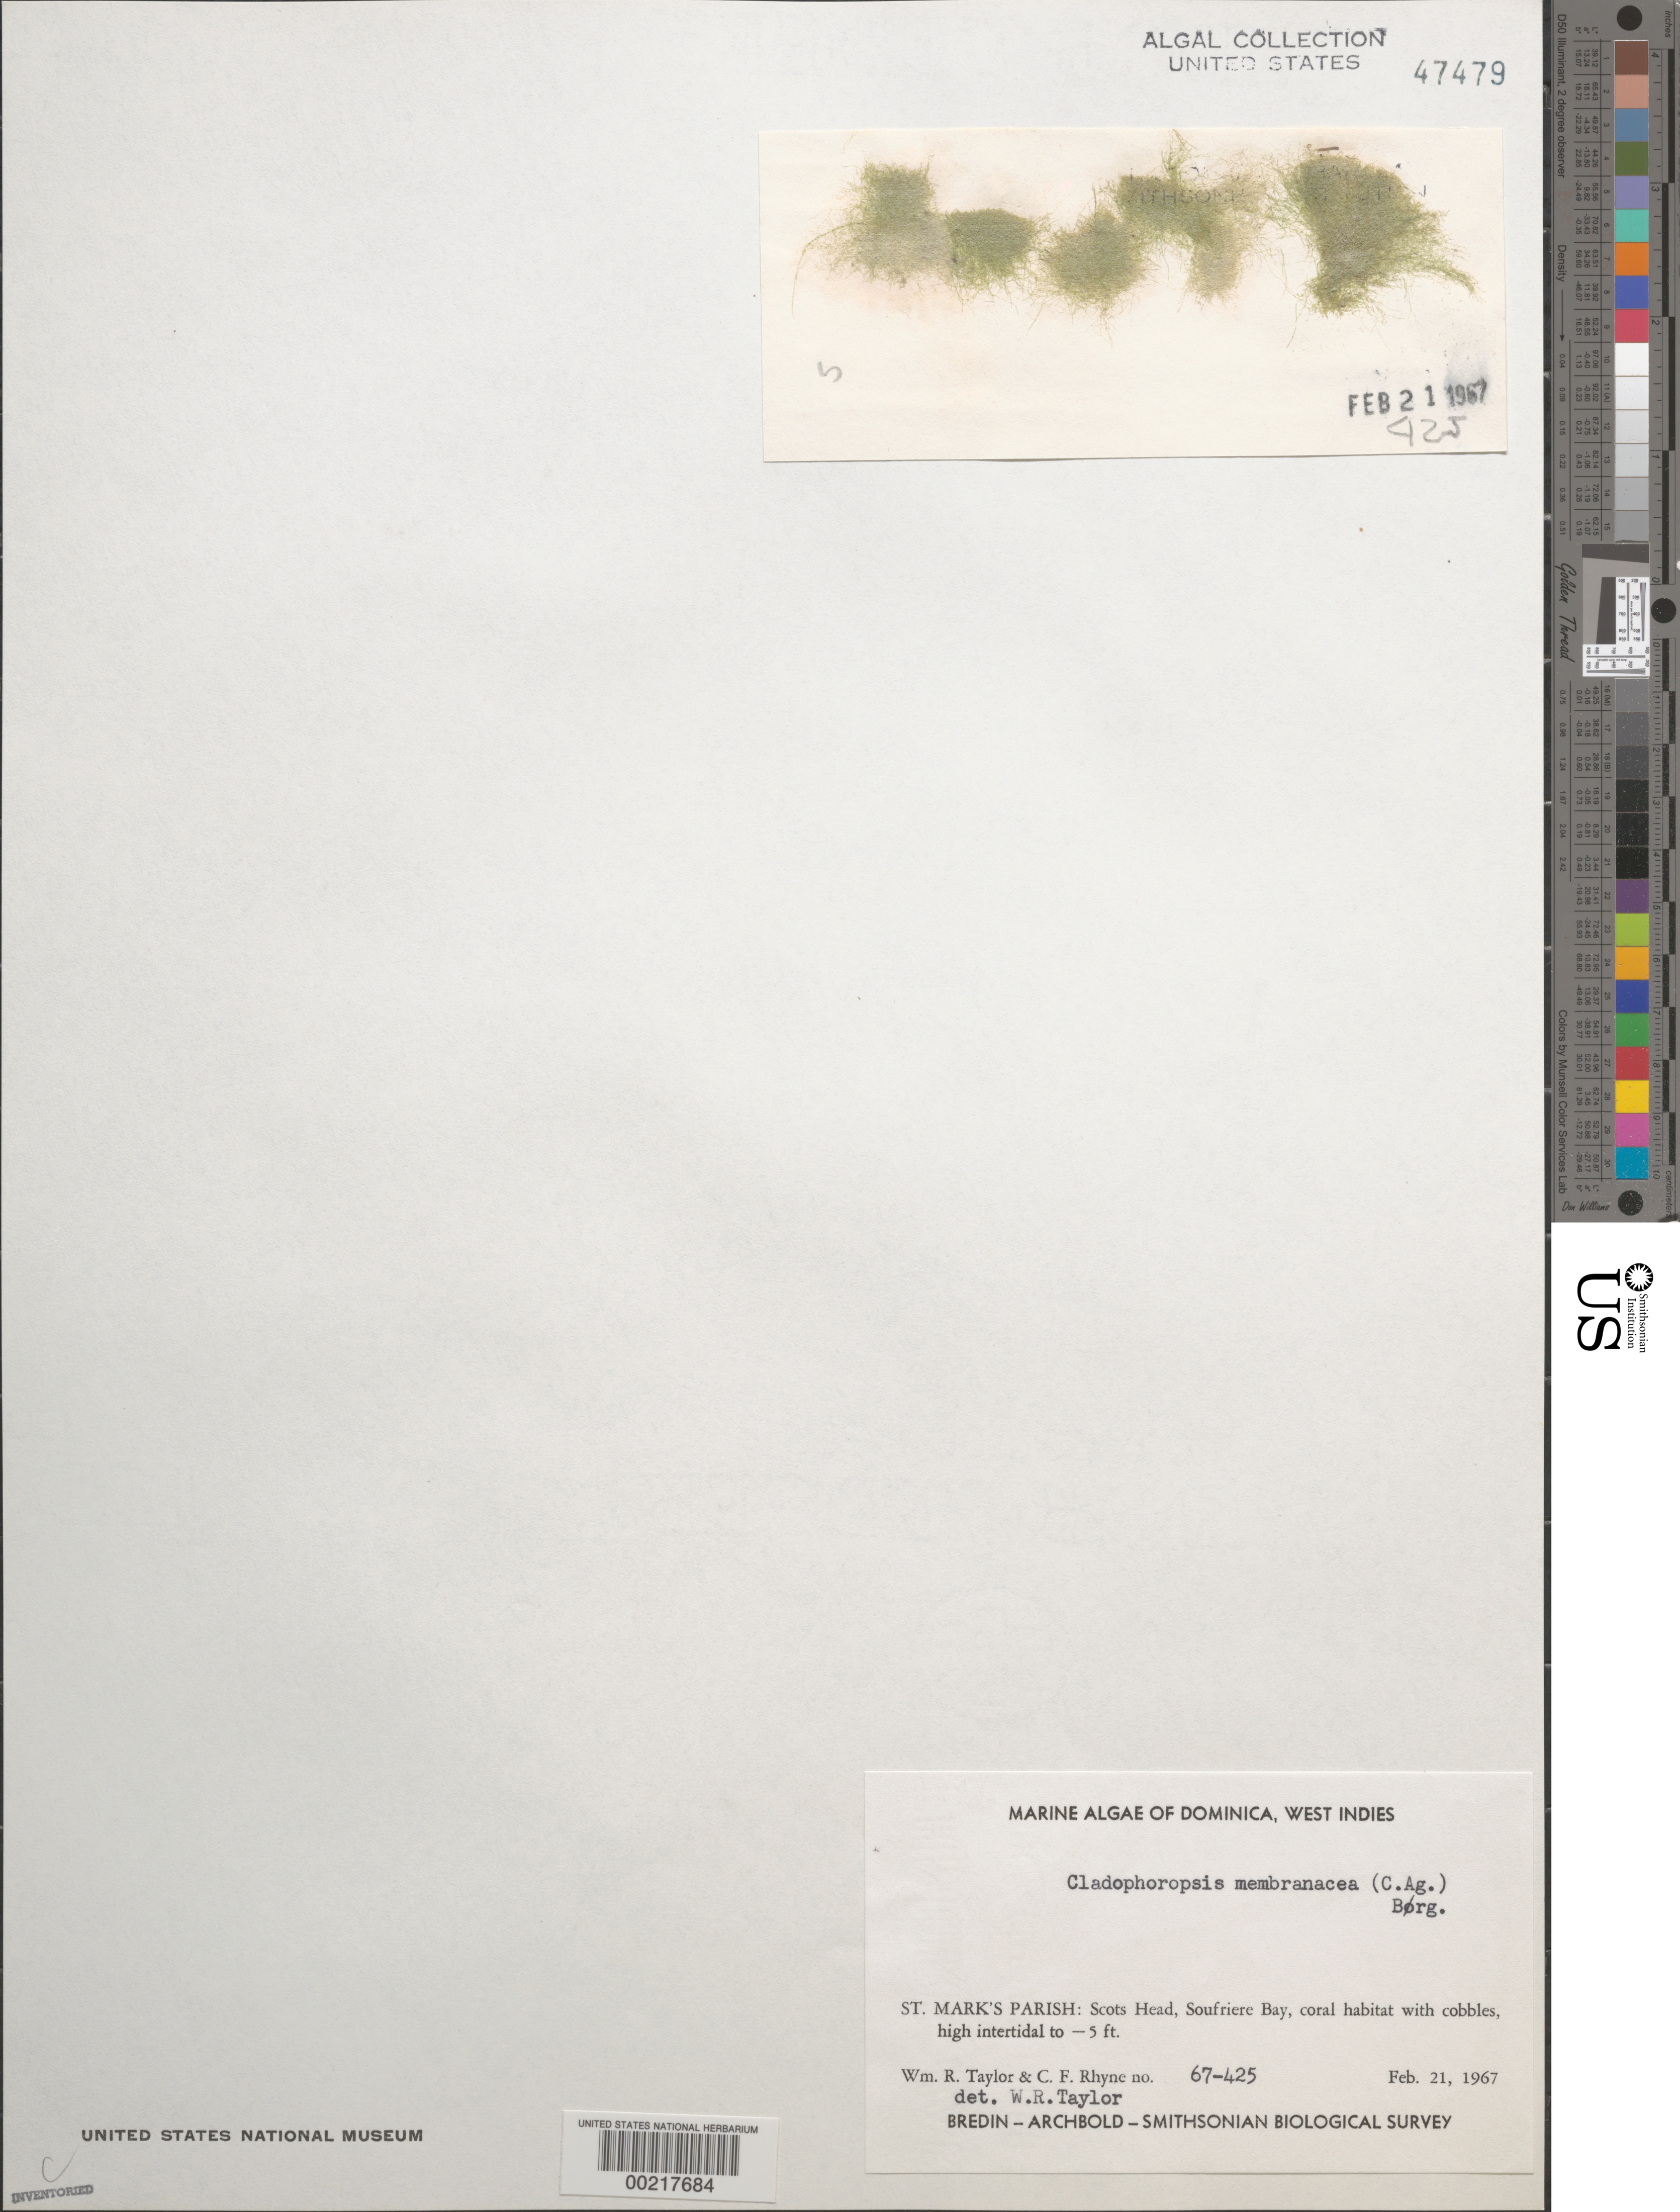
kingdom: Plantae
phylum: Chlorophyta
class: Ulvophyceae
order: Siphonocladales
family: Boodleaceae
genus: Cladophoropsis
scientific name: Cladophoropsis membranacea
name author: (Hofman-Bang) Børgesen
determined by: Taylor, William R.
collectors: W. R. Taylor & C. Rhyne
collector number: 67-425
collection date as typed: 21 Feb 1967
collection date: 1967-02-21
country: Dominica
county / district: St. Mark's Parish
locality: Scots Head, Soufriere Bay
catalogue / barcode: US 47479